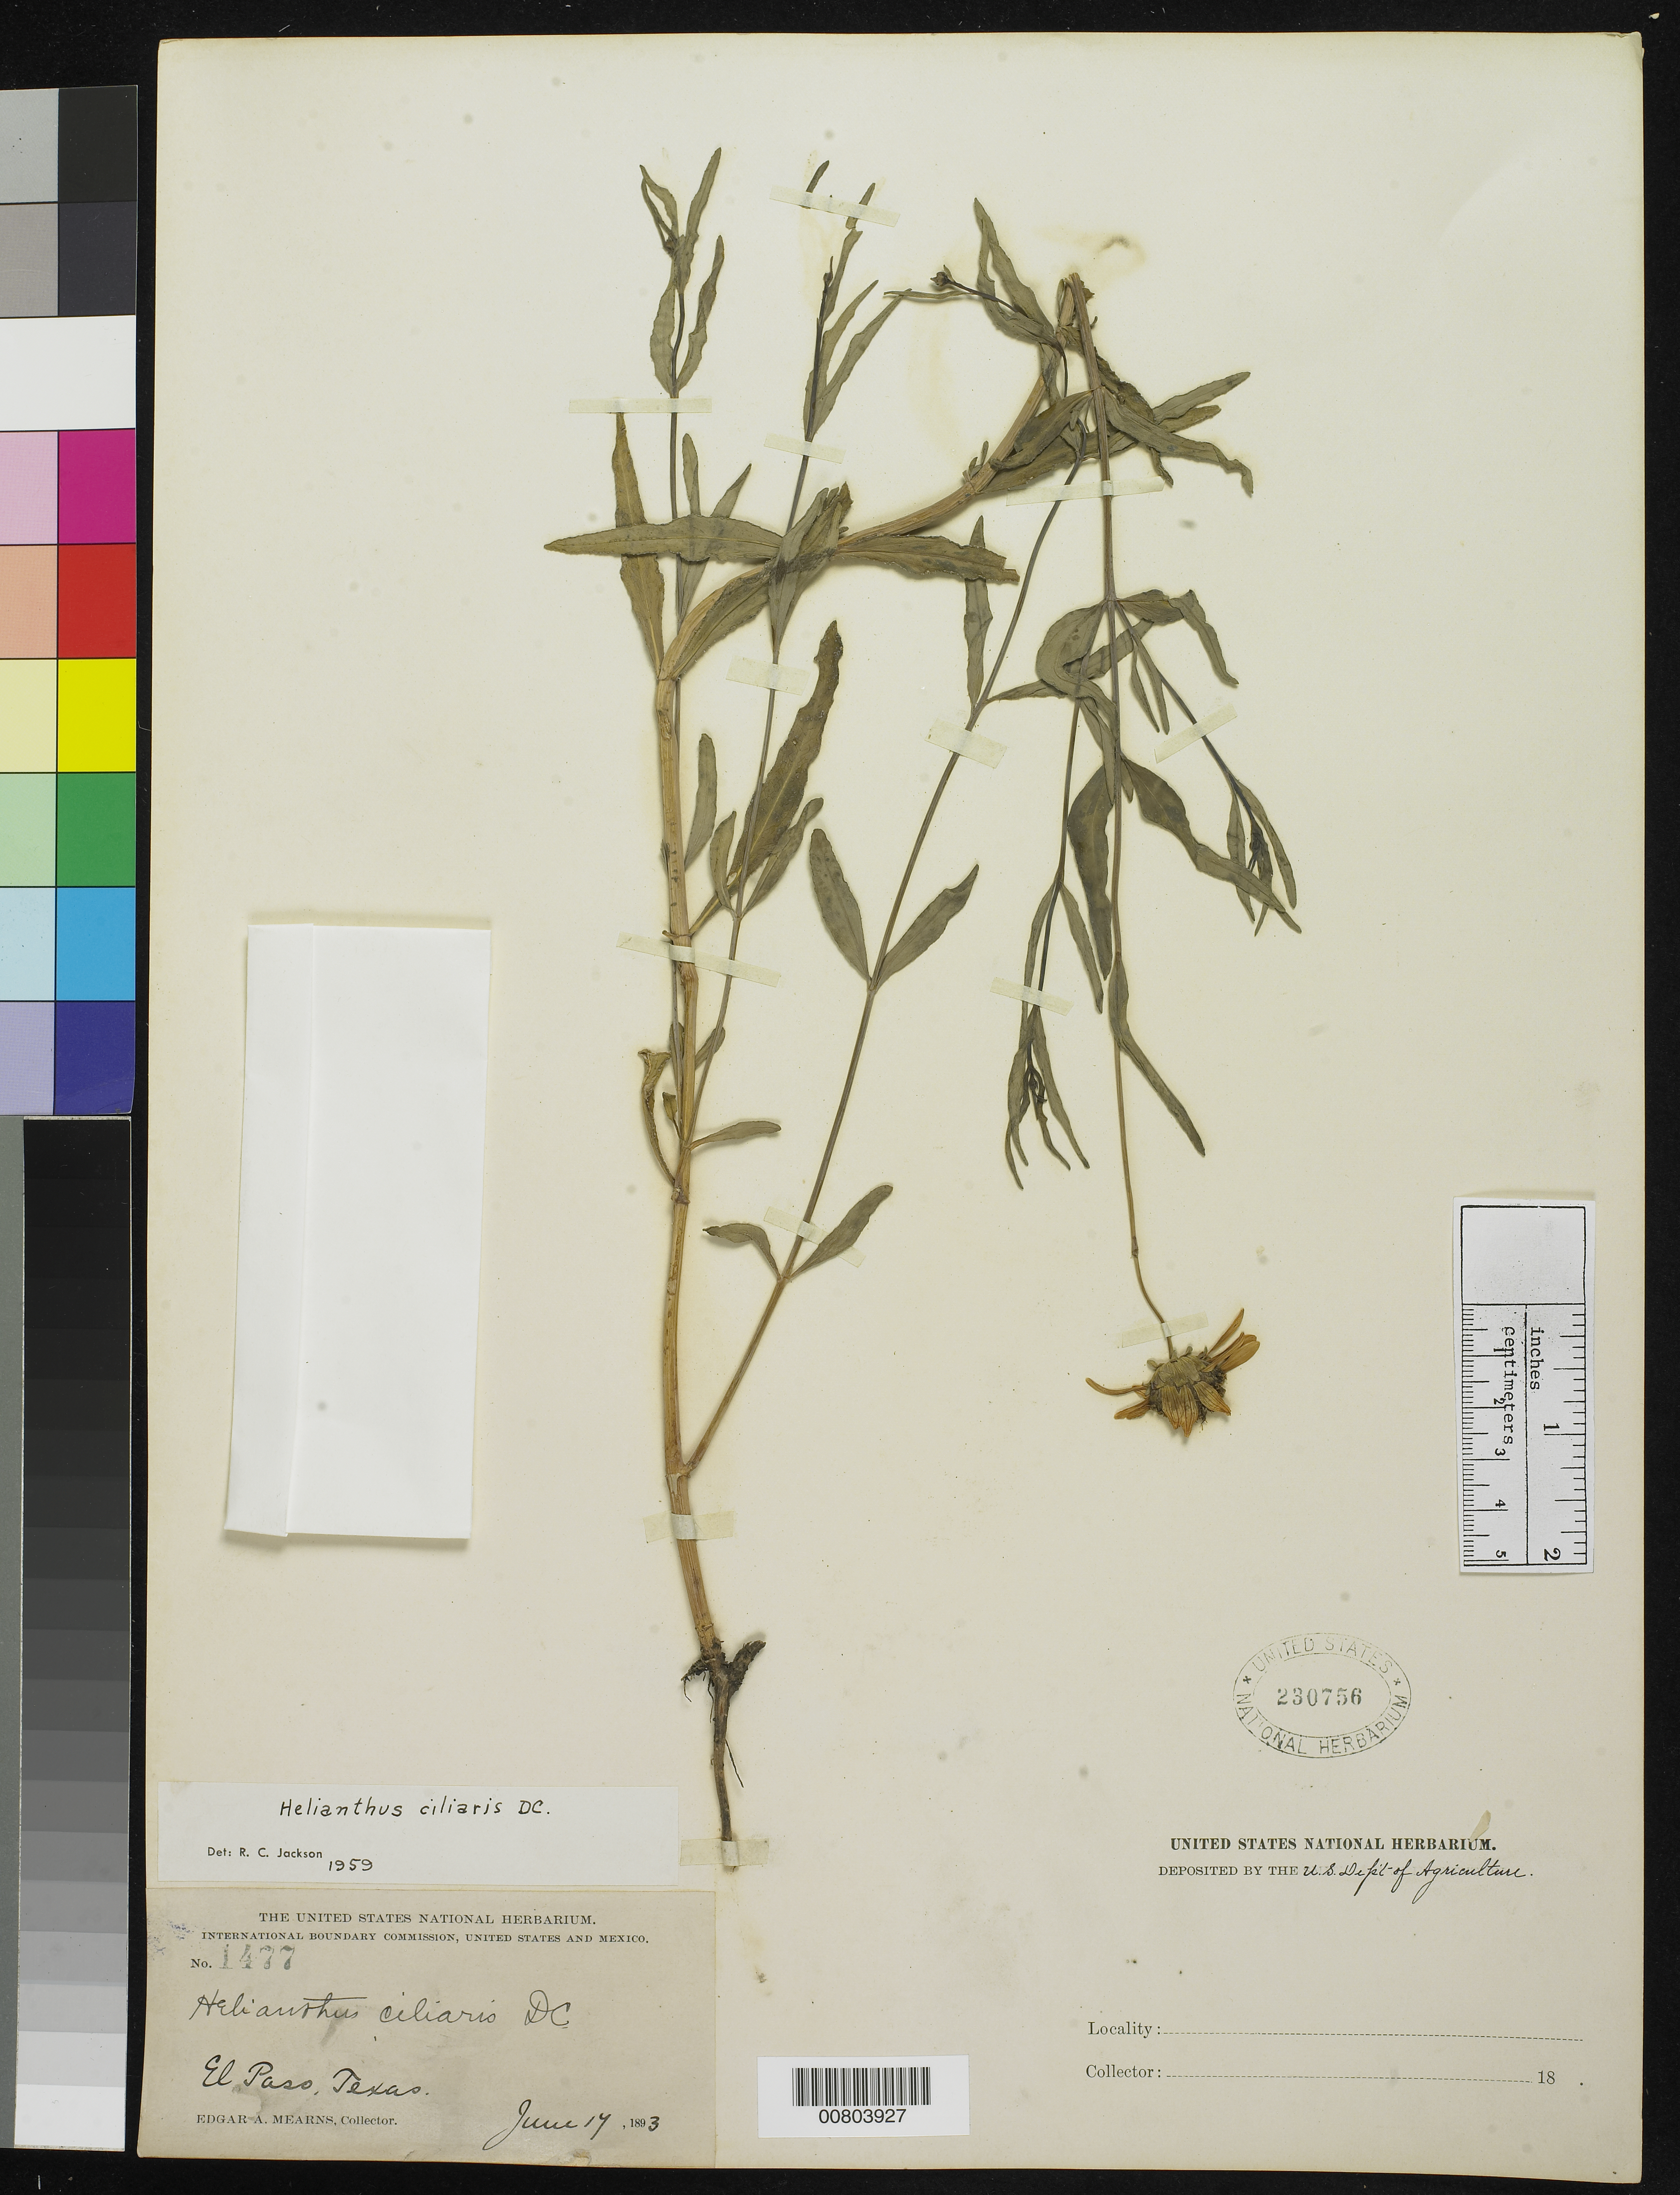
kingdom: Plantae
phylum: Tracheophyta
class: Magnoliopsida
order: Asterales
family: Asteraceae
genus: Helianthus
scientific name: Helianthus ciliaris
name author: DC.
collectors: E. A. Mearns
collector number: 1477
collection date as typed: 17 Jun 1893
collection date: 1893-06-17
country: United States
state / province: Texas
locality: El Paso, Texas.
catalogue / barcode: US 230756